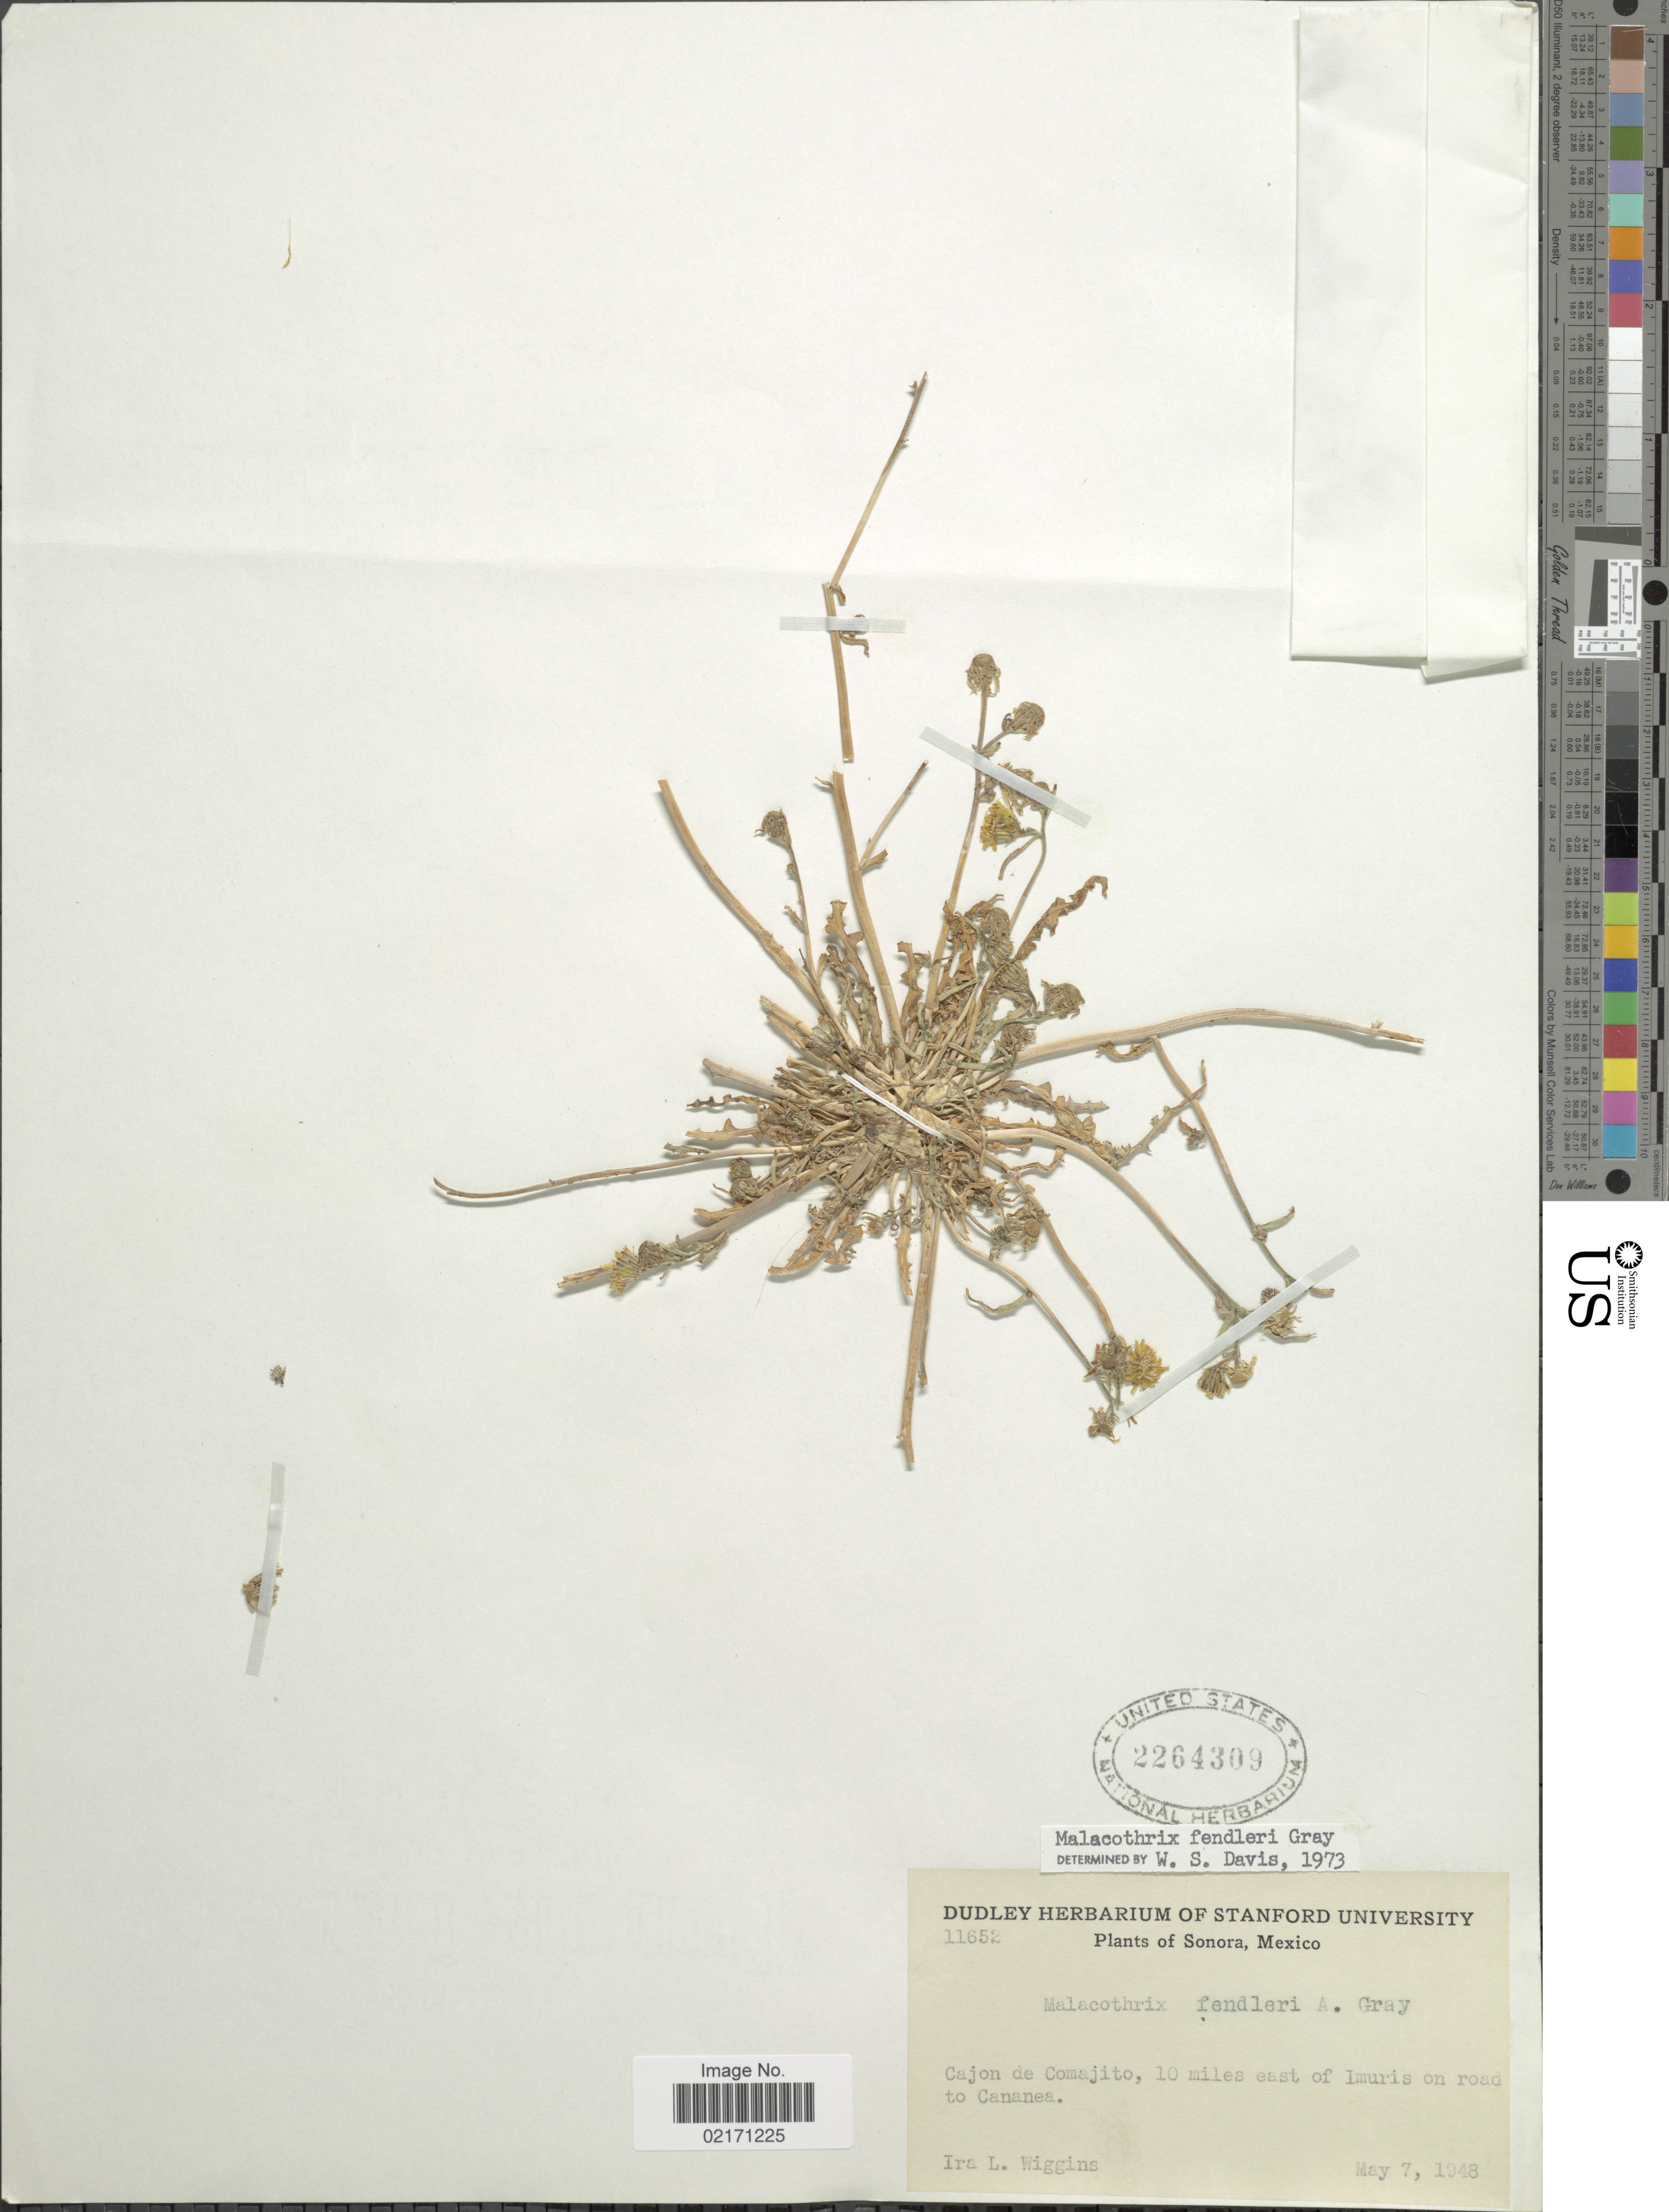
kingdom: Plantae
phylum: Tracheophyta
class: Magnoliopsida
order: Asterales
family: Asteraceae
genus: Malacothrix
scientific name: Malacothrix fendleri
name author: A. Gray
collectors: I. L. Wiggins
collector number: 11652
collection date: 1948-05-07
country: Mexico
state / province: Sonora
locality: Cajon de Comajito, 10 miles east of Imuris on road to Cananes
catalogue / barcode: US 2264309